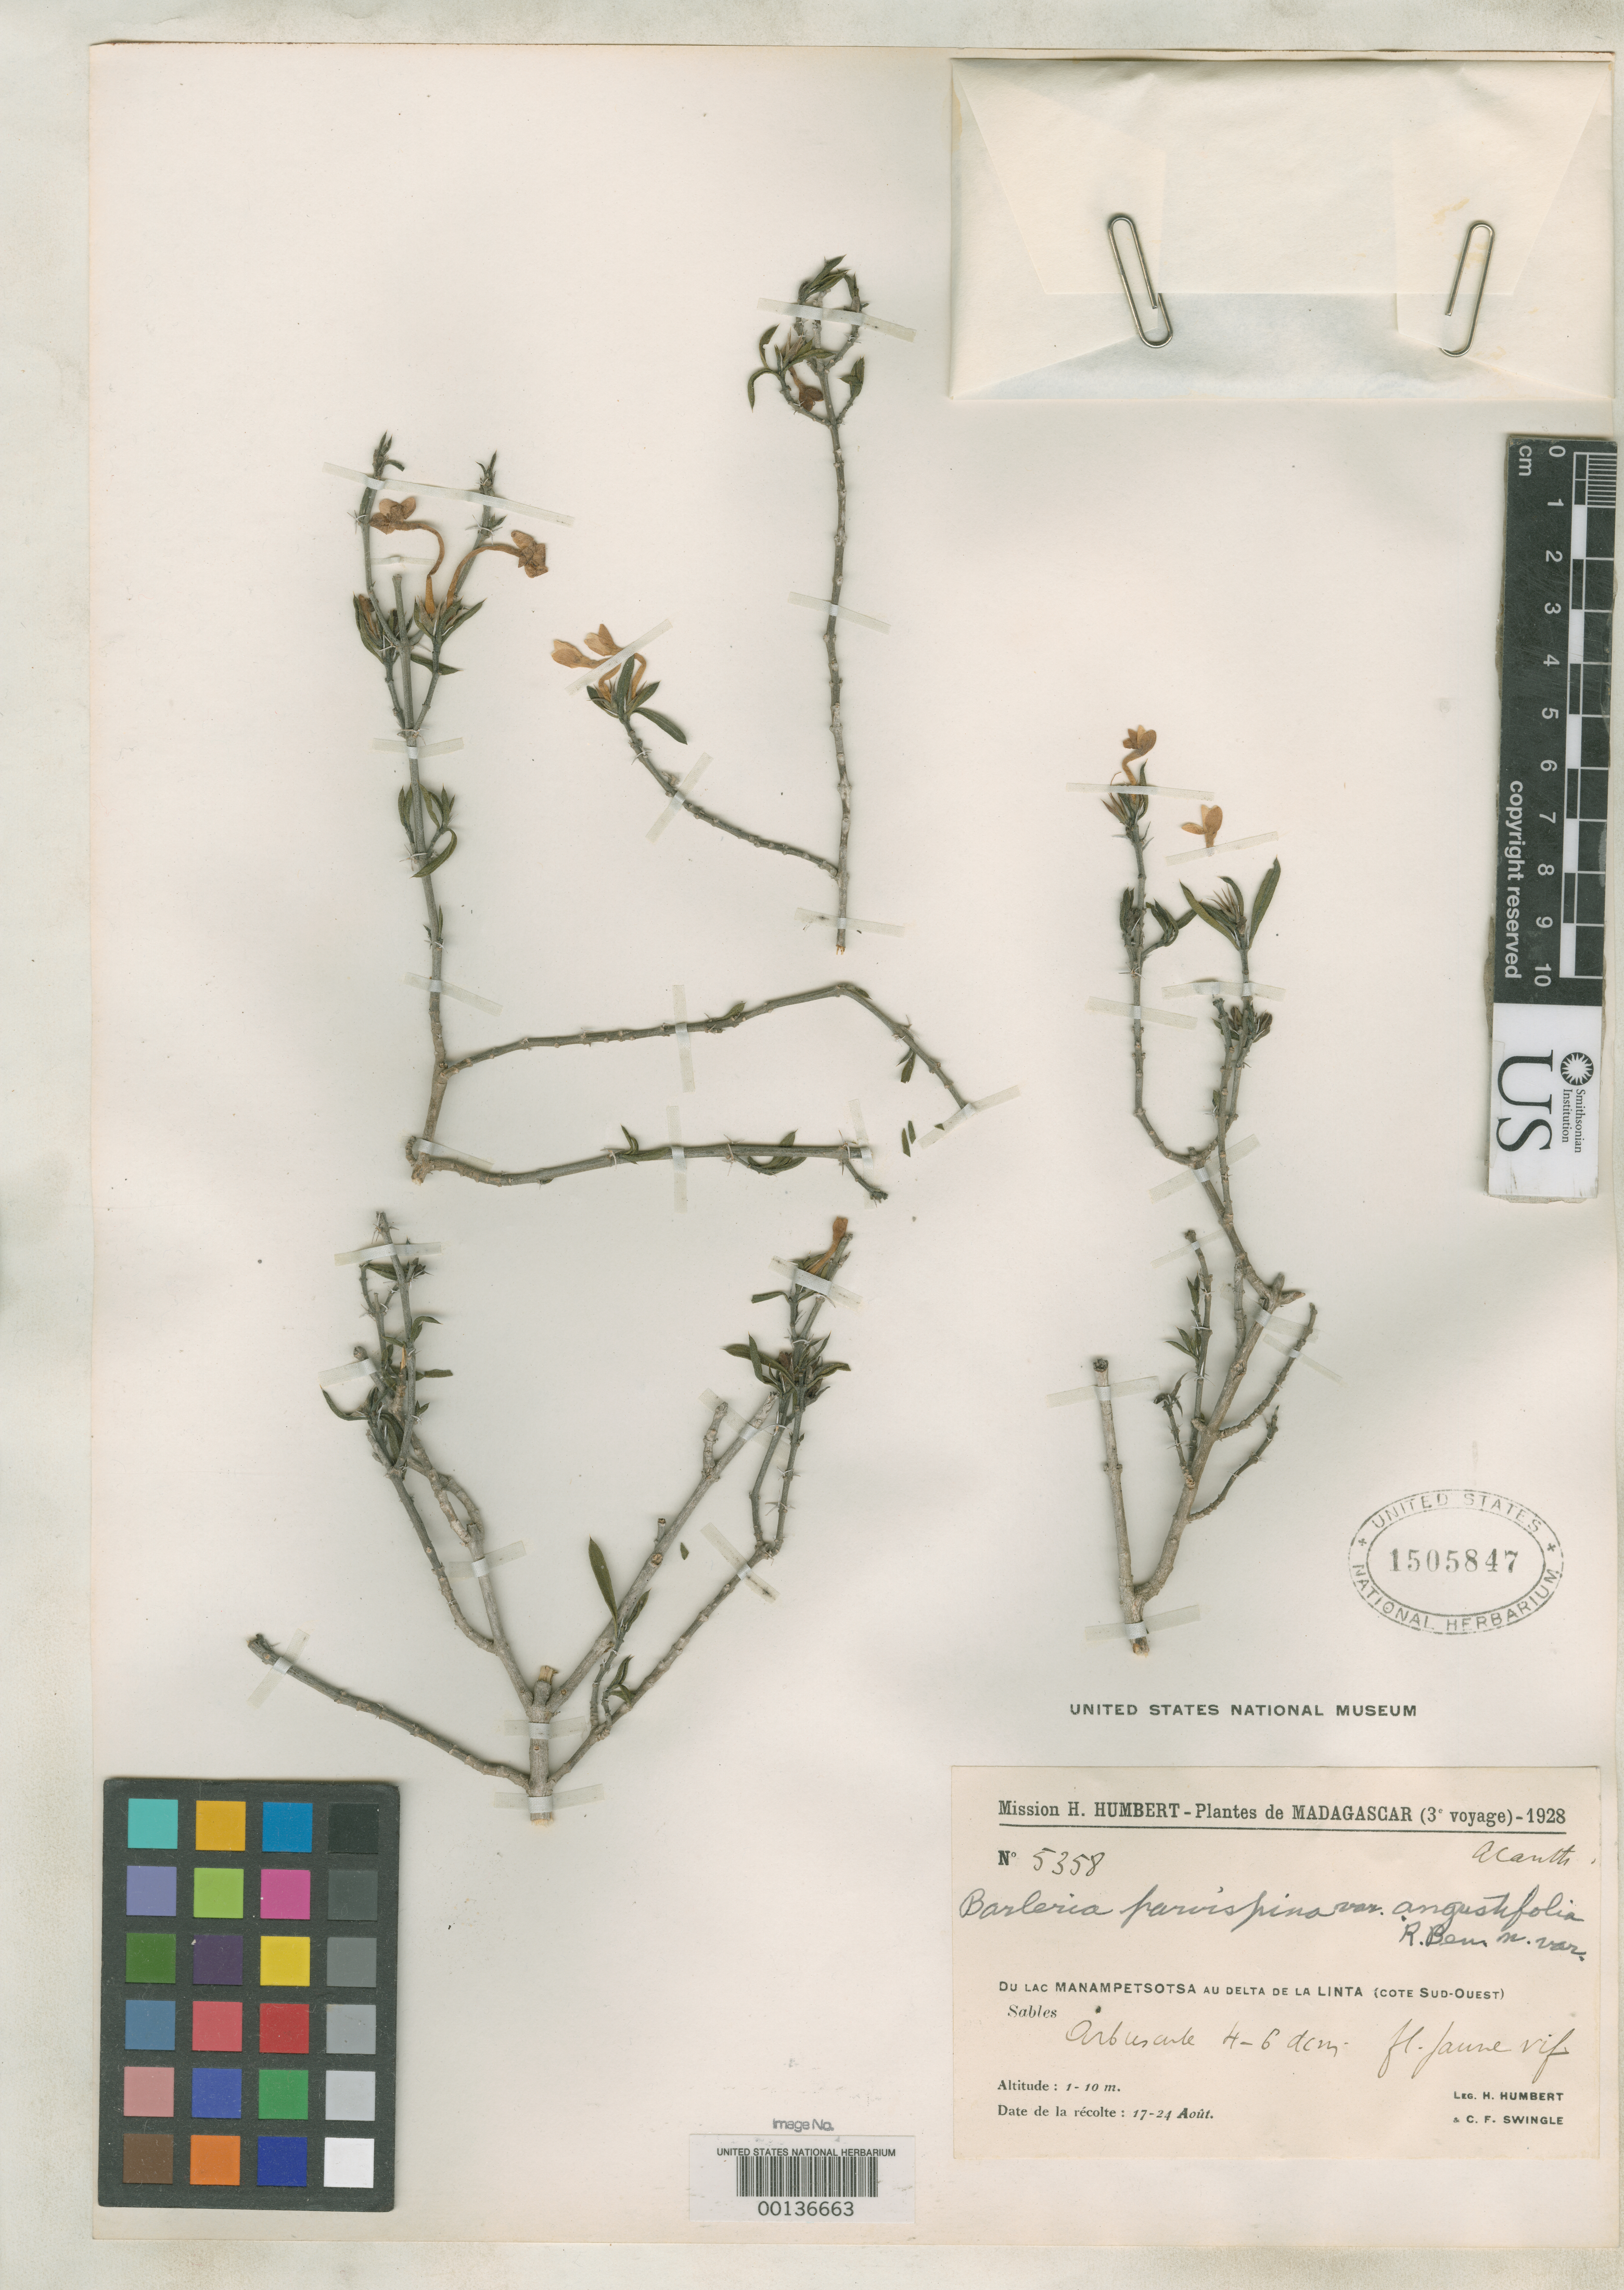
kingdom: Plantae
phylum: Tracheophyta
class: Magnoliopsida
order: Lamiales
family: Acanthaceae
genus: Barleria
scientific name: Barleria parvispina var. angustifolia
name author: Benoist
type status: Type Collection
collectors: H. Humbert & C. Swingle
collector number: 5358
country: Madagascar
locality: Onilahy Valley.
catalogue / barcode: US 1505847